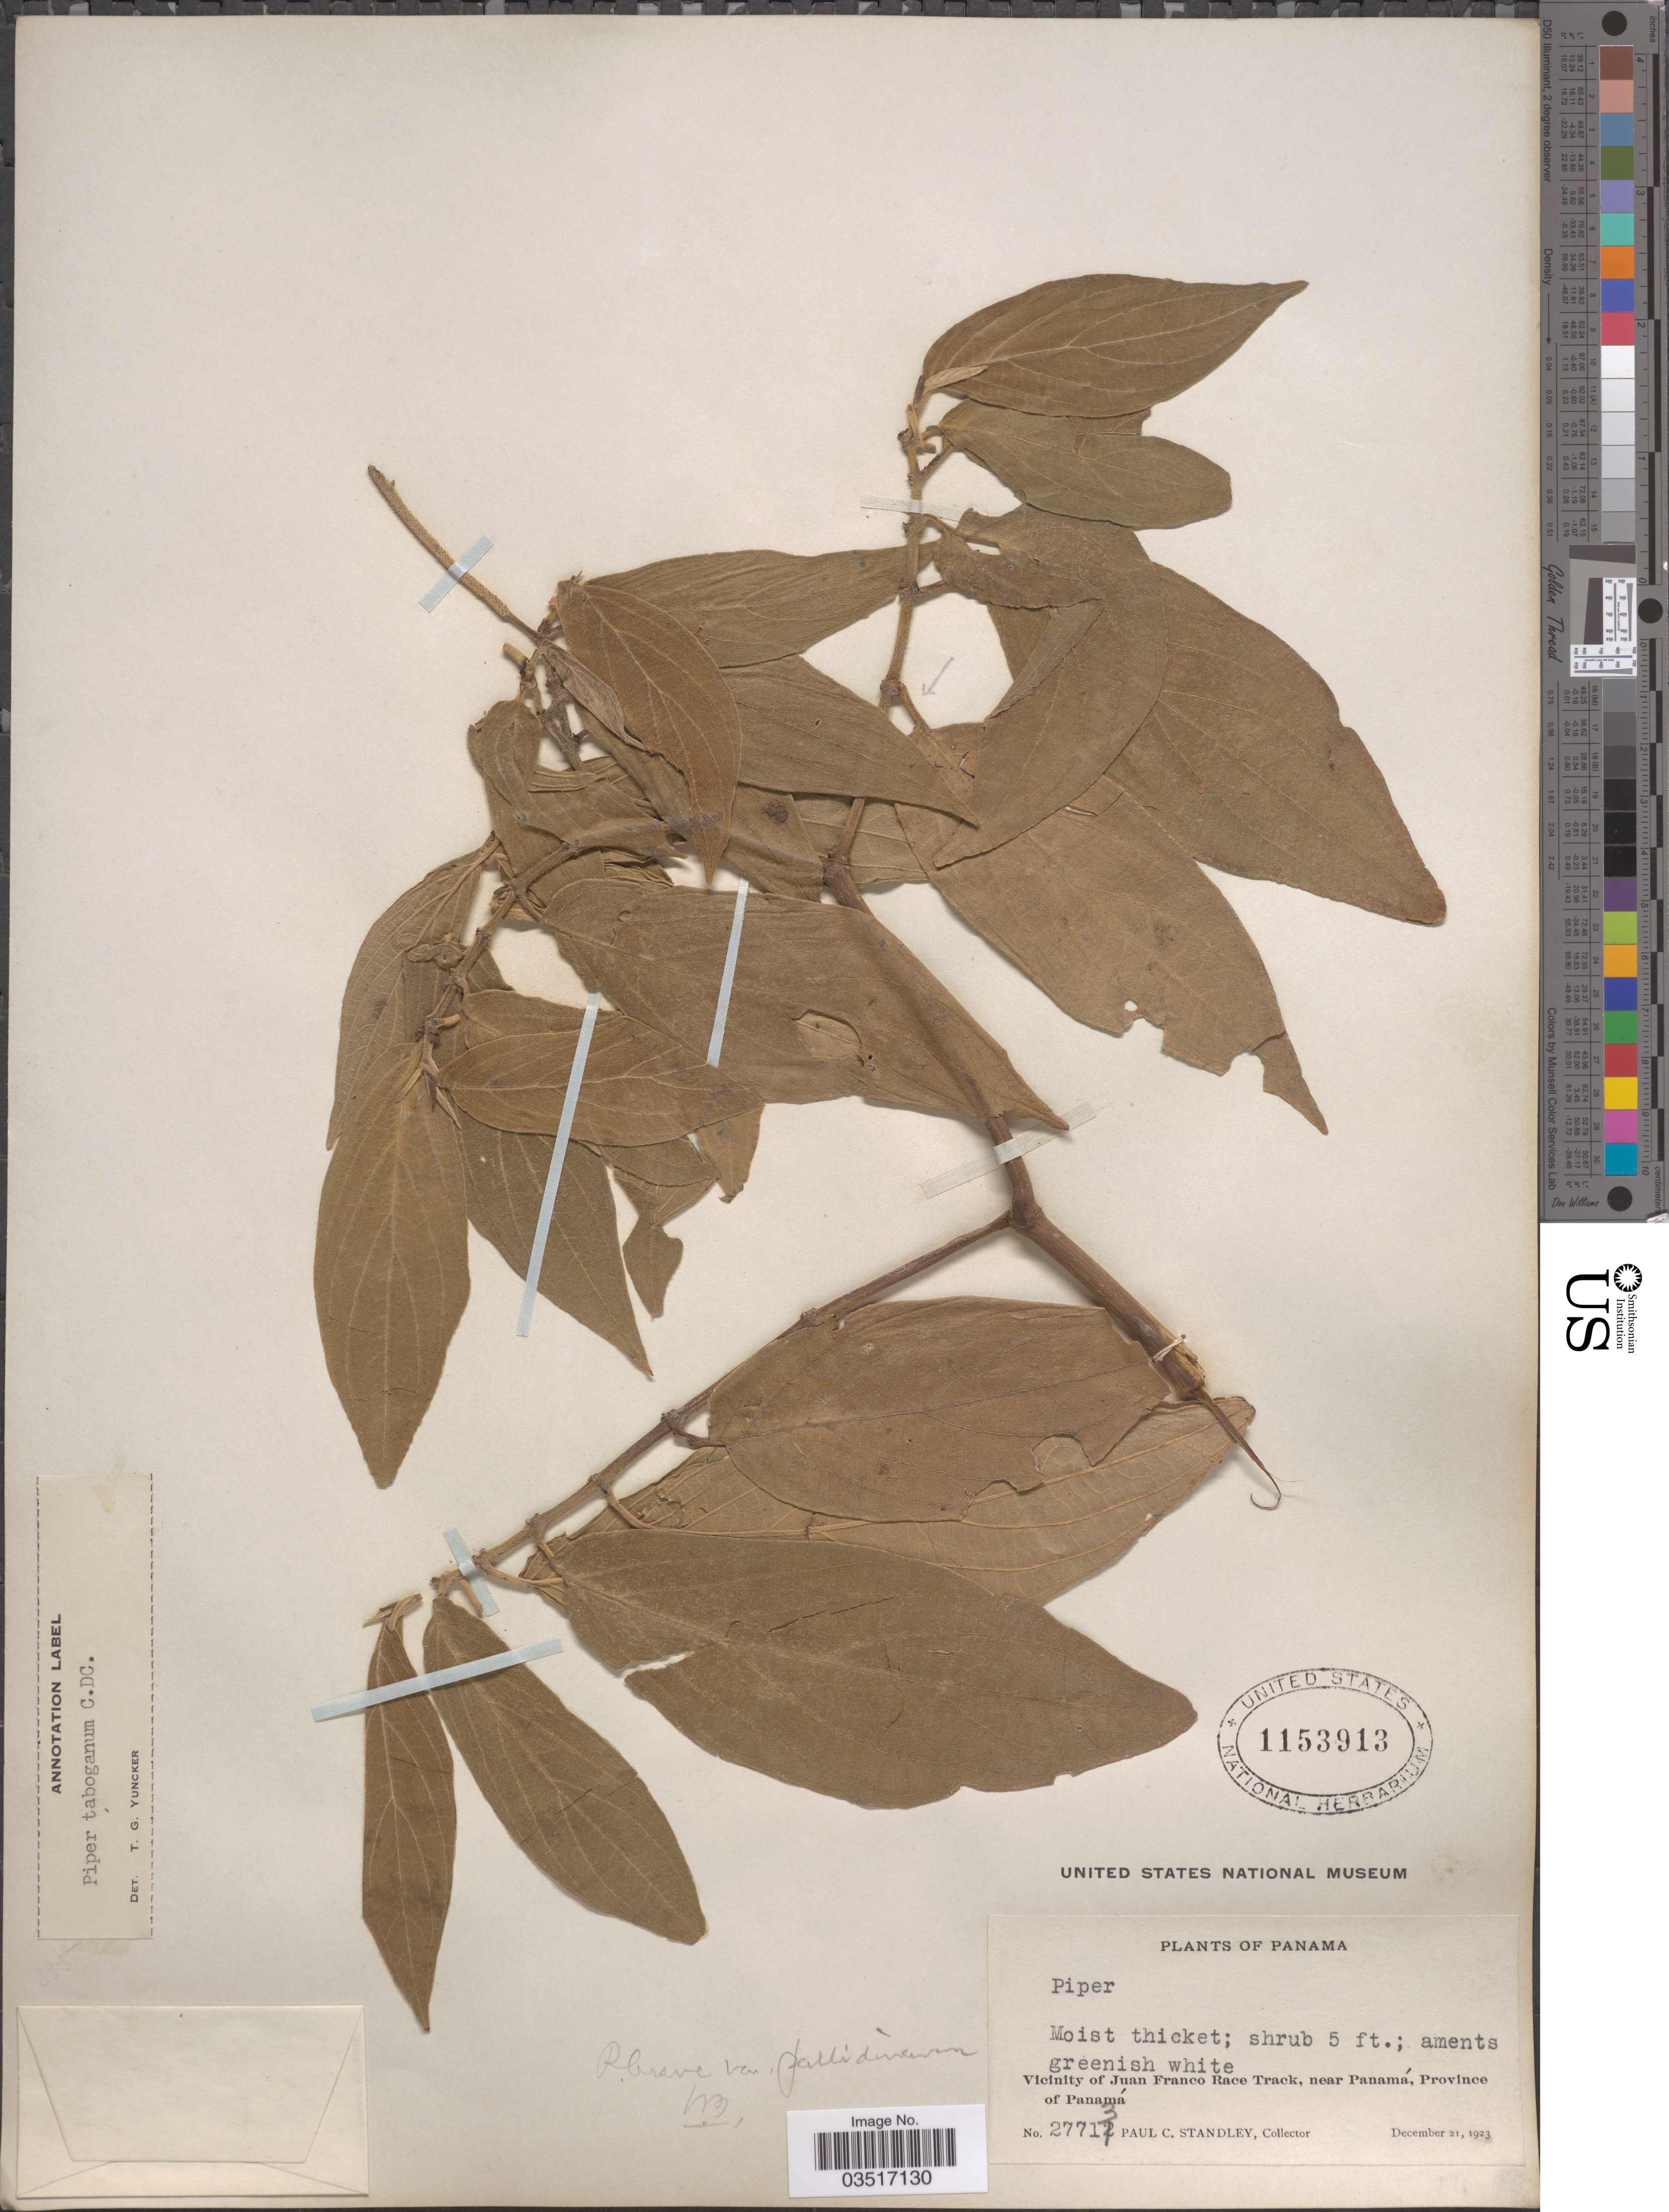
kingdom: Plantae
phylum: Tracheophyta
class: Magnoliopsida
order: Piperales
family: Piperaceae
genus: Piper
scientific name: Piper taboganum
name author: C. DC.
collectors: P. C. Standley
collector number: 27713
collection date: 1923-12-21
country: Panama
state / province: Panamá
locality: Vicinity of Juan Franco Race Track, near Panamá.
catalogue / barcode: US 1153913